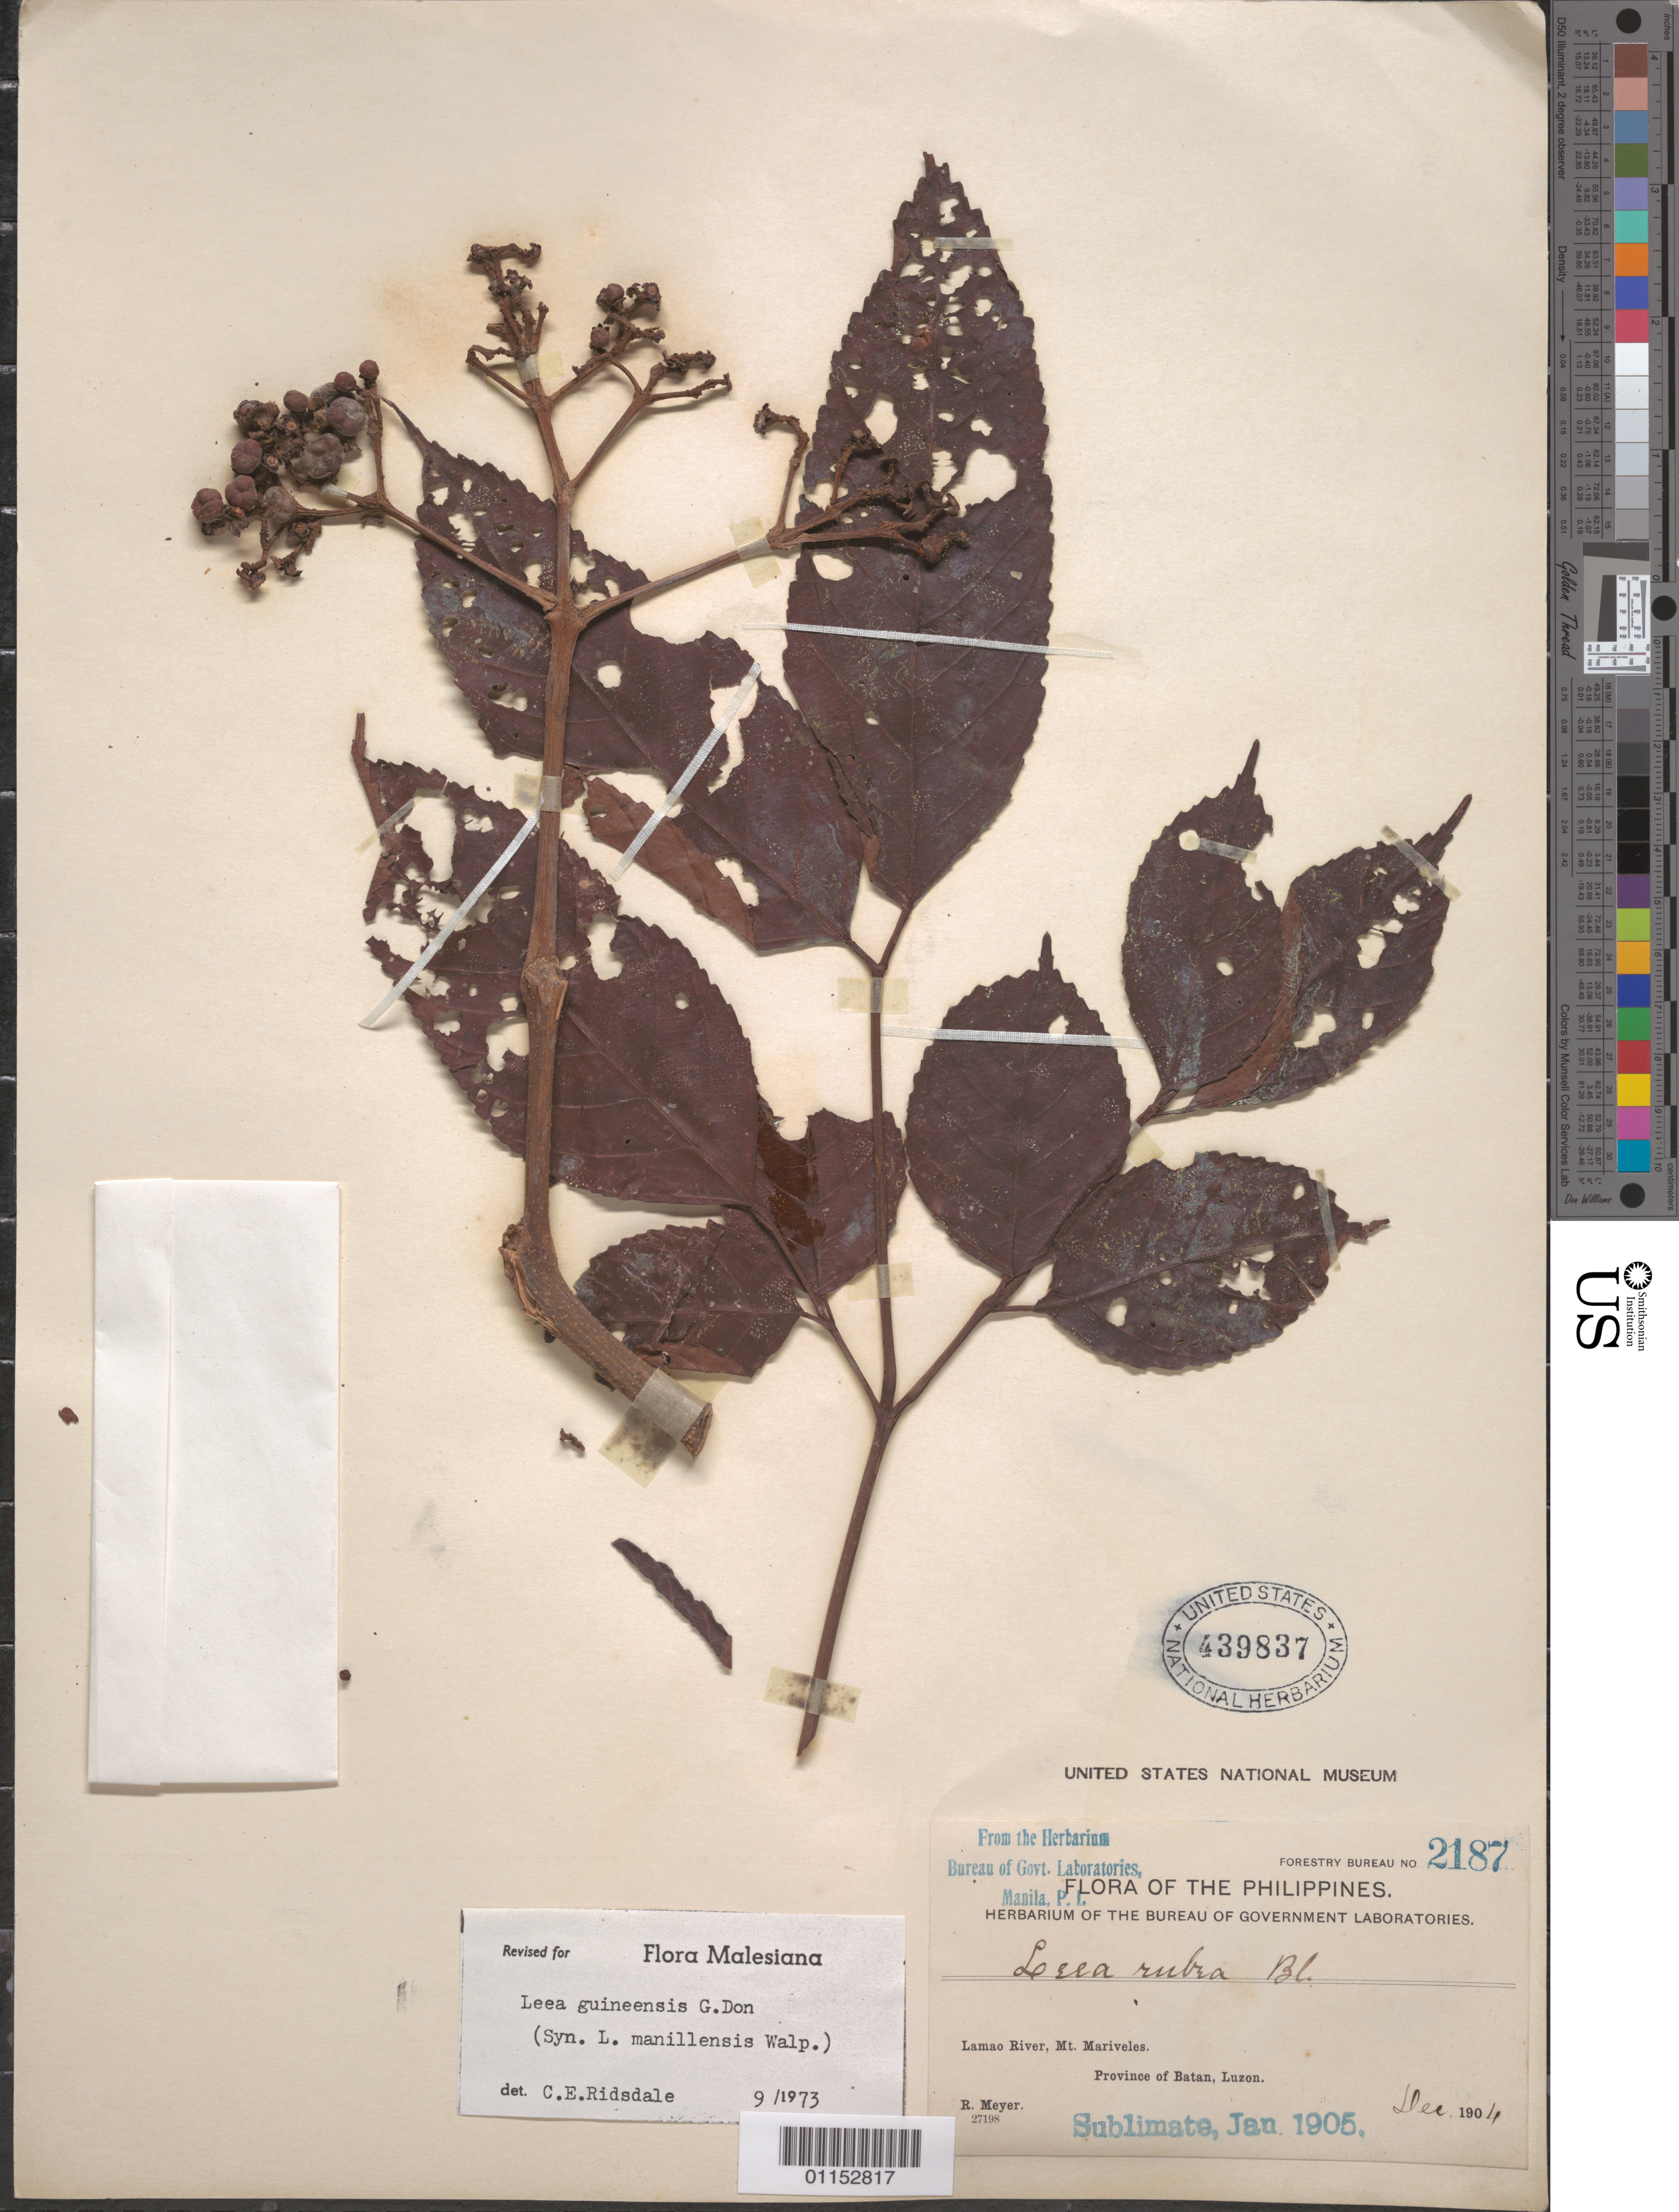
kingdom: Plantae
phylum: Tracheophyta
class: Magnoliopsida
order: Vitales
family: Vitaceae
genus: Leea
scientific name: Leea guineensis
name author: G. Don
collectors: R. Meyer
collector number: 2187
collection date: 1904-12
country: Philippines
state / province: Central Luzon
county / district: Bataan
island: Luzon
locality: Lamao River, Mt Mariveles. Luzon.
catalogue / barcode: US 439837